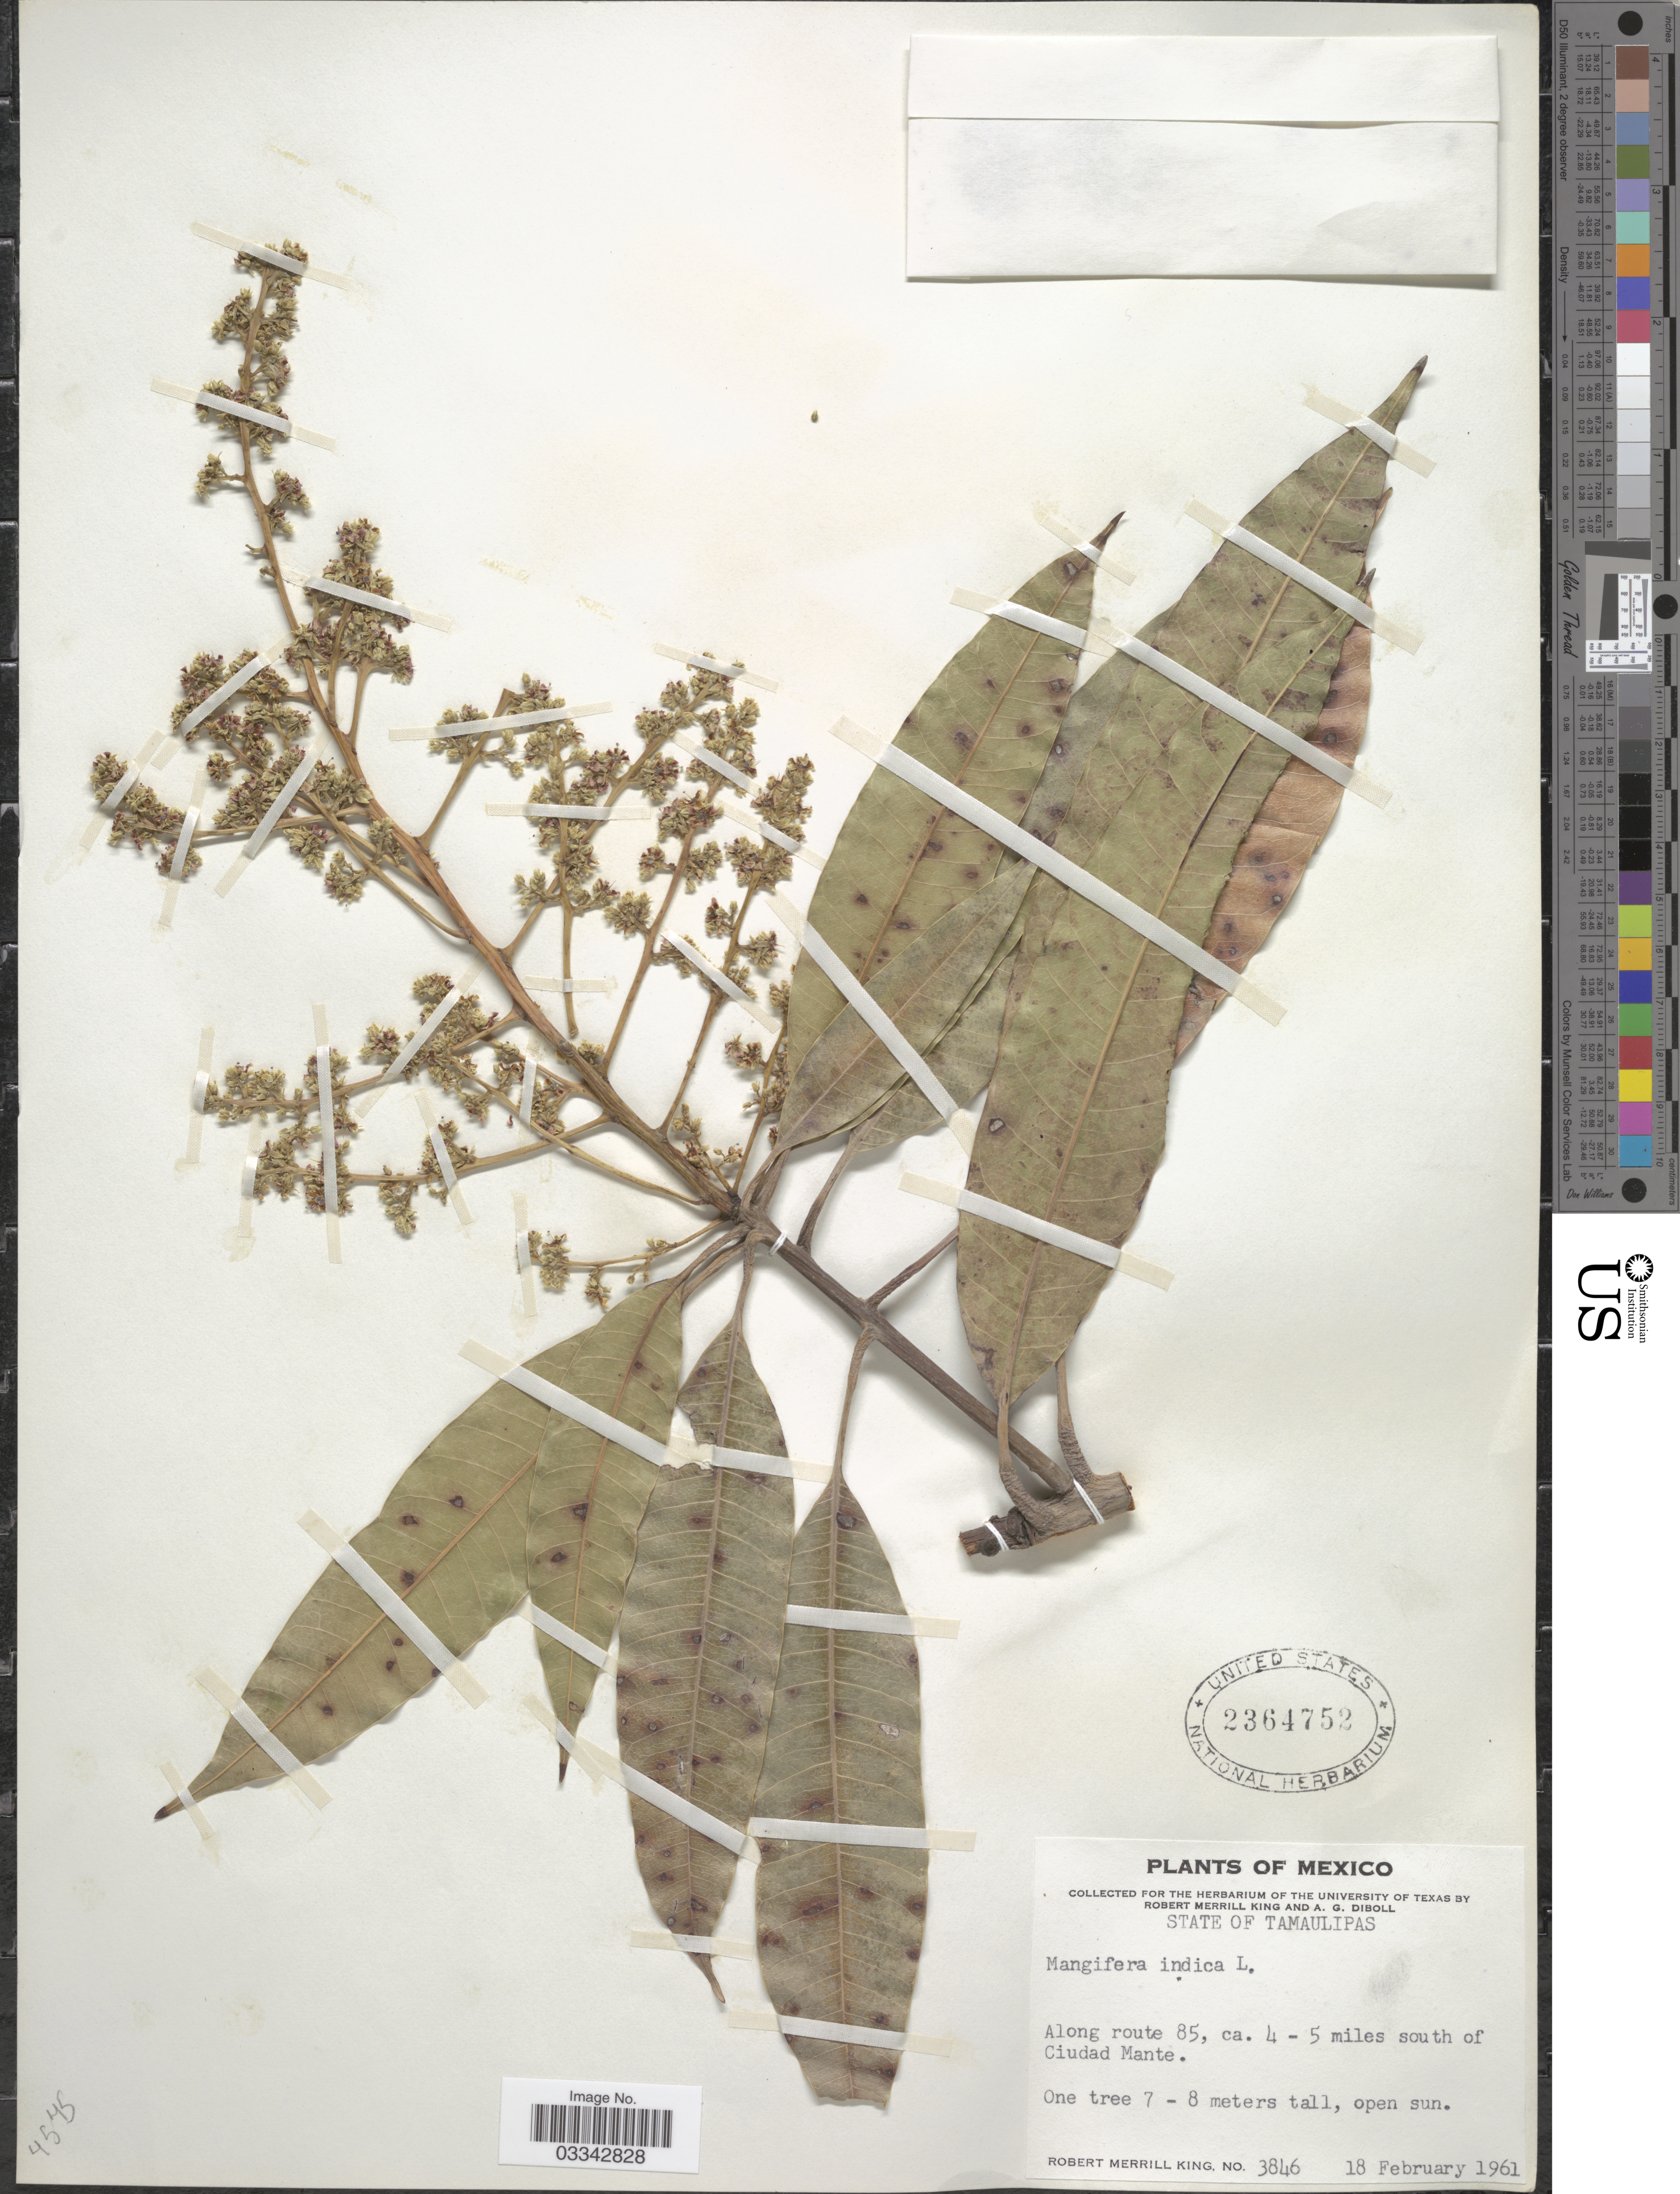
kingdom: Plantae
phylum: Tracheophyta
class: Magnoliopsida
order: Sapindales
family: Anacardiaceae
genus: Mangifera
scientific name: Mangifera indica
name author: L.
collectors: R. M. King & A. Diboll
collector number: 3846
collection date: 1961-02-18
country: Mexico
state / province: Tamaulipas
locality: Along route 85, ca. 4-5 miles south of Ciudad Mante.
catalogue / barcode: US 2364752